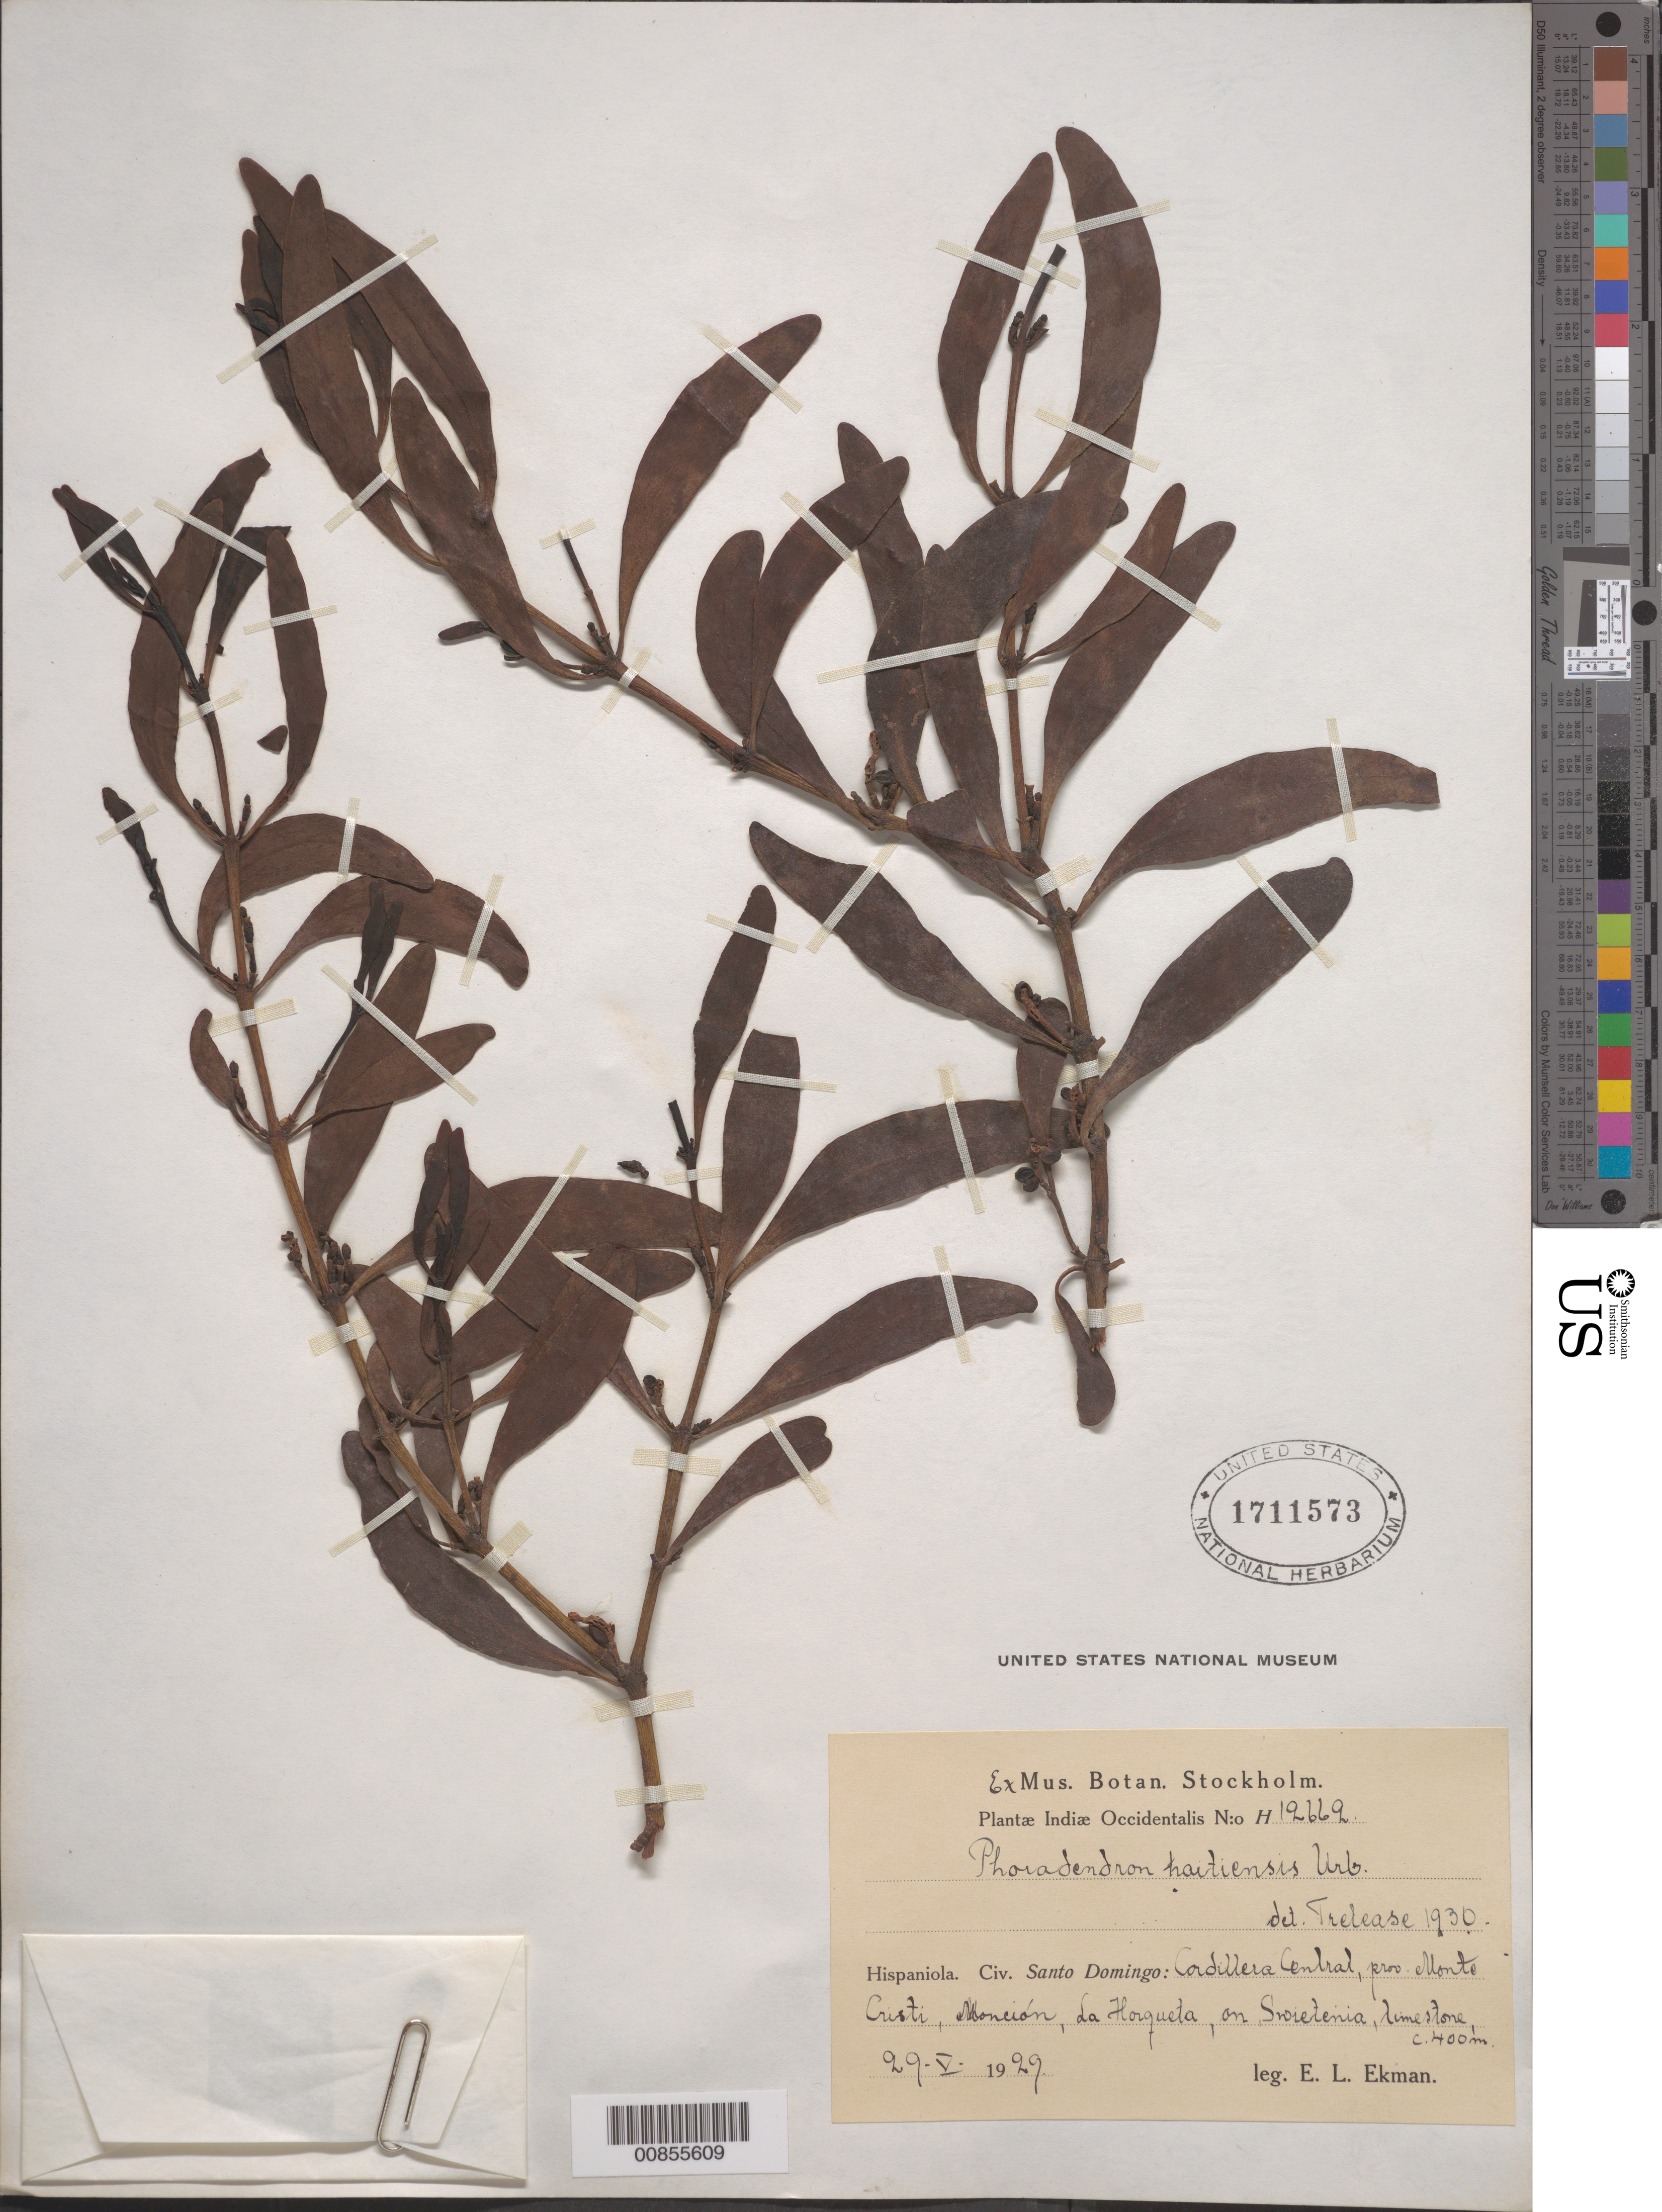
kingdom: Plantae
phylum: Tracheophyta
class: Magnoliopsida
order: Santalales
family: Viscaceae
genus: Phoradendron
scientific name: Phoradendron haitiense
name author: Urb.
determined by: Trelease, --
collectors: E. L. Ekman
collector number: H 12662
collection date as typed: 29 May 1929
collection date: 1929-05-29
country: Dominican Republic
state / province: Monte Cristi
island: Hispaniola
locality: Cordillera Central, Monción, La Horqueta.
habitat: On Swietenia. Limestone.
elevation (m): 400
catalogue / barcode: US 1711573